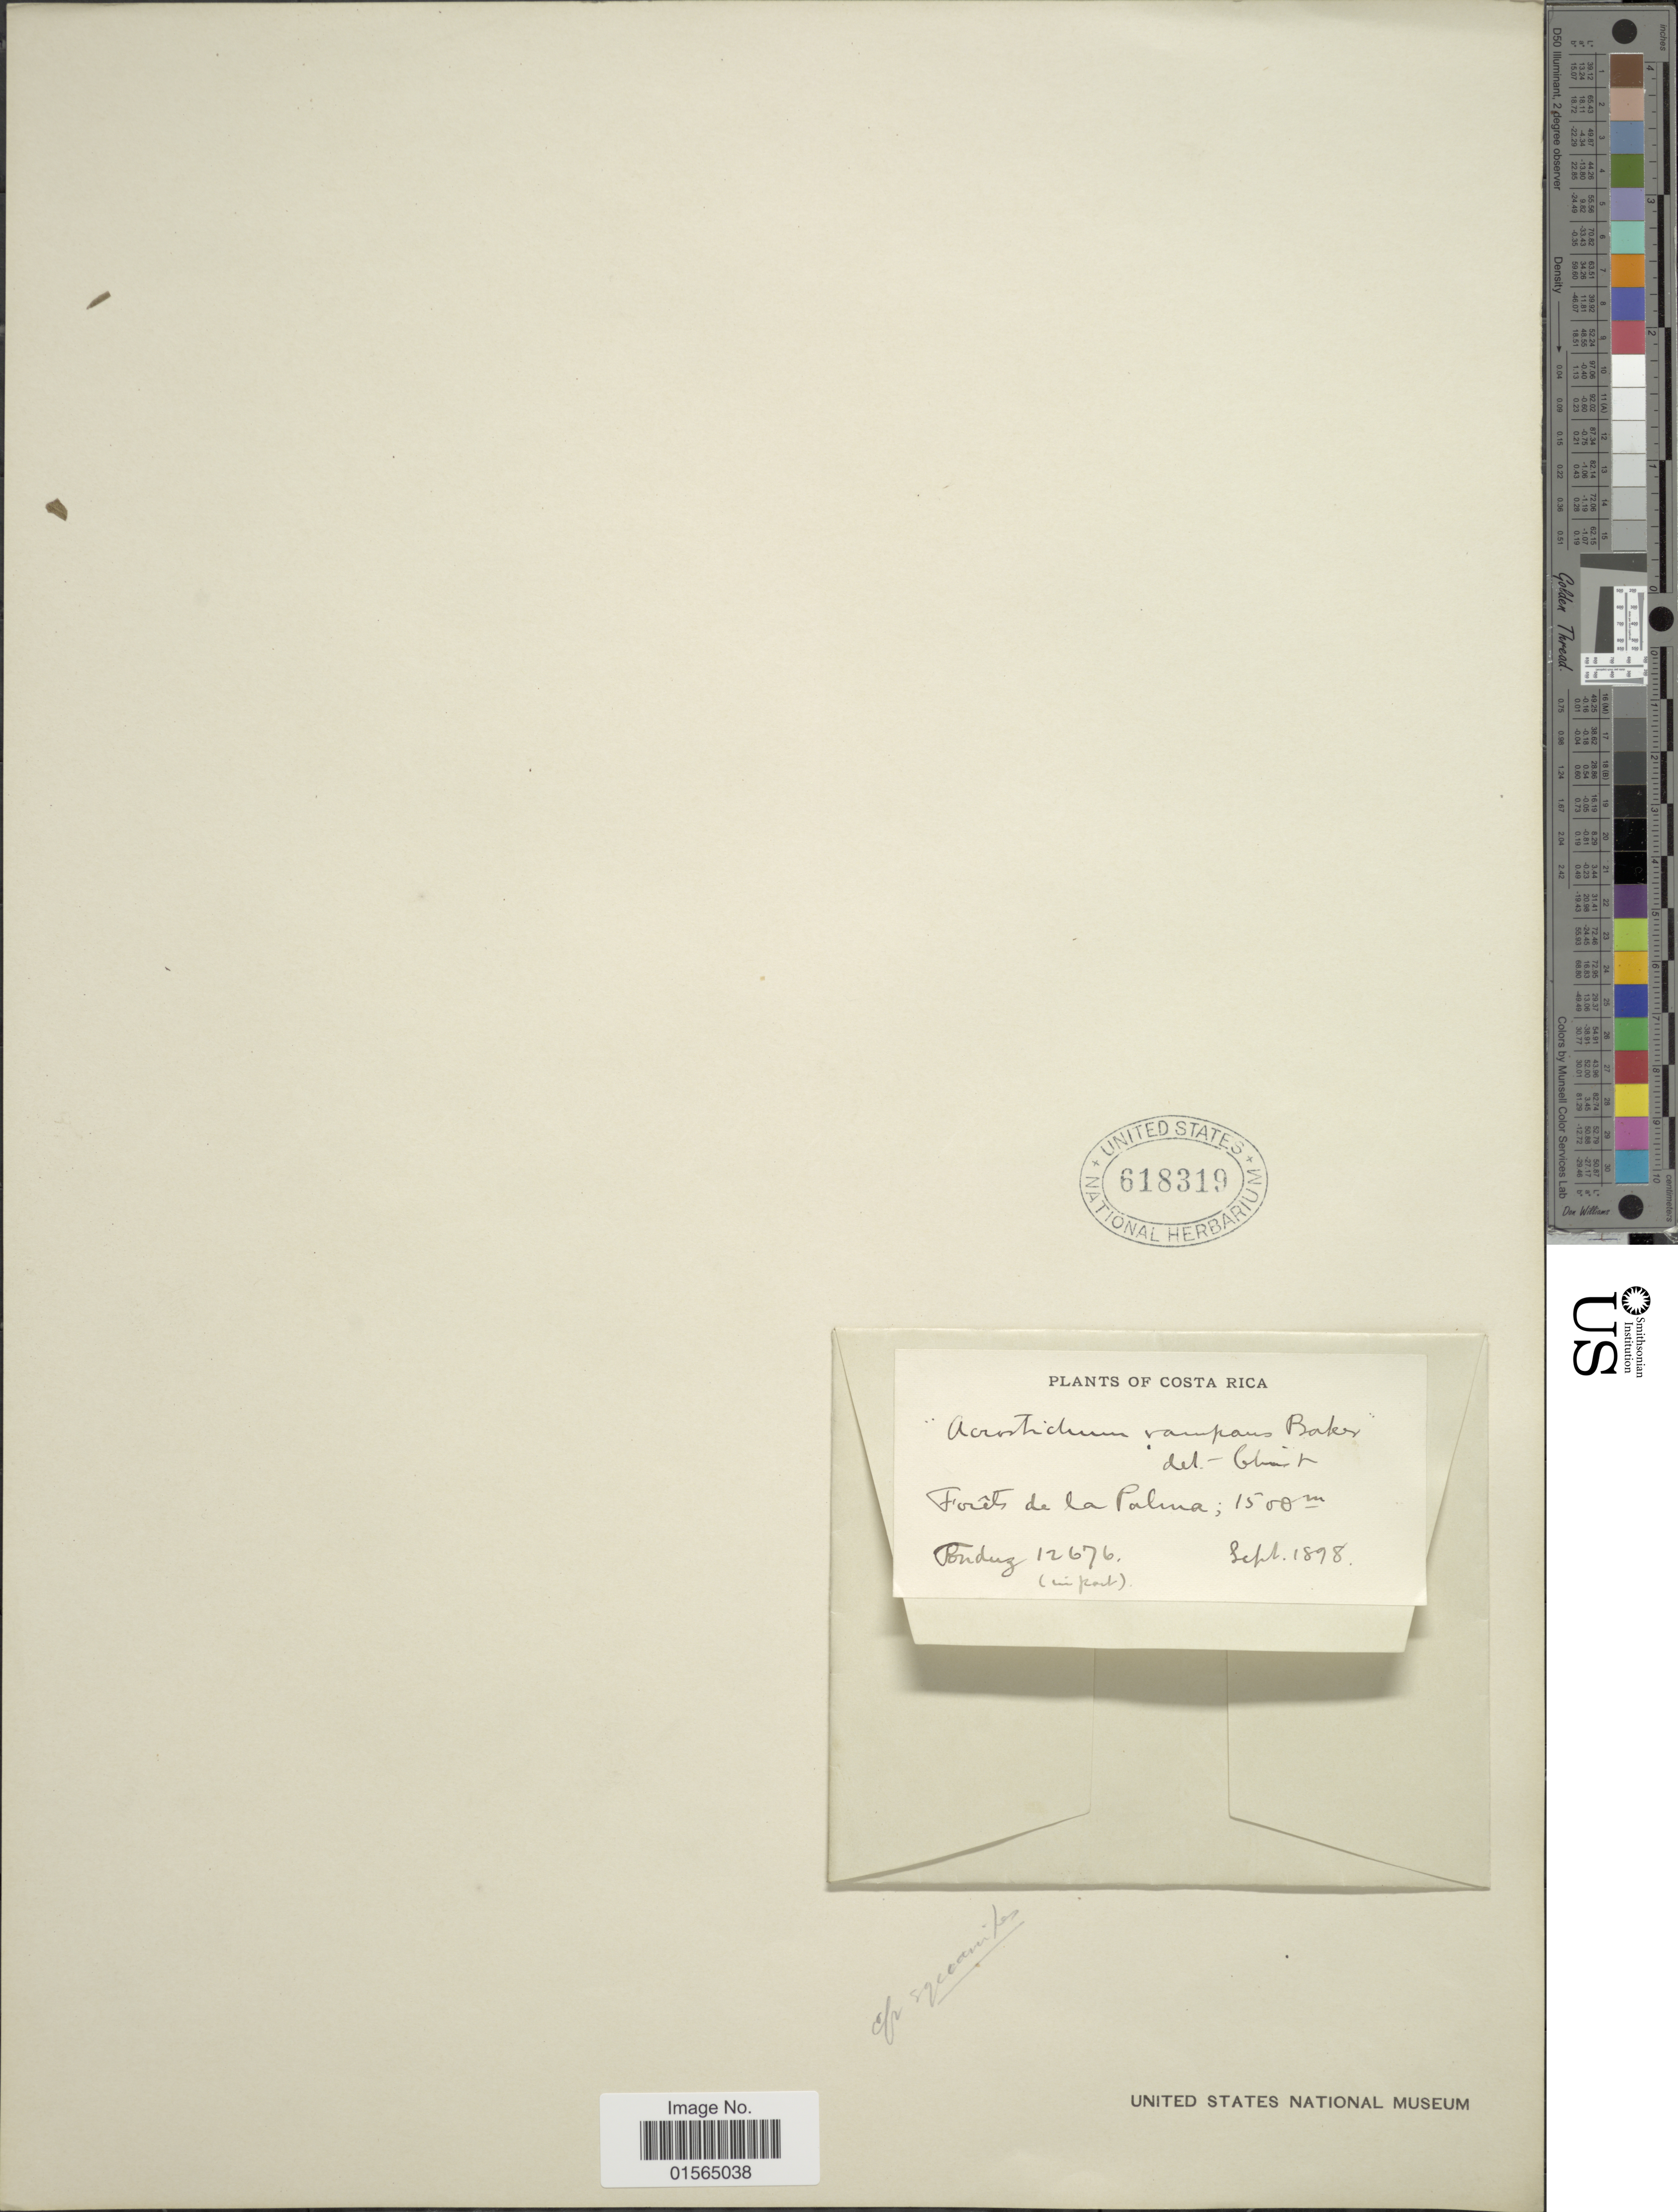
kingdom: Plantae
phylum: Tracheophyta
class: Polypodiopsida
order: Polypodiales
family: Dryopteridaceae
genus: Elaphoglossum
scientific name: Elaphoglossum squamipes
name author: (Hook.) T. Moore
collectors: A. Tonduz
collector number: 12676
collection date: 1898-09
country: Costa Rica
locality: Forets de la Palma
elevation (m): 1500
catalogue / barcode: US 618319